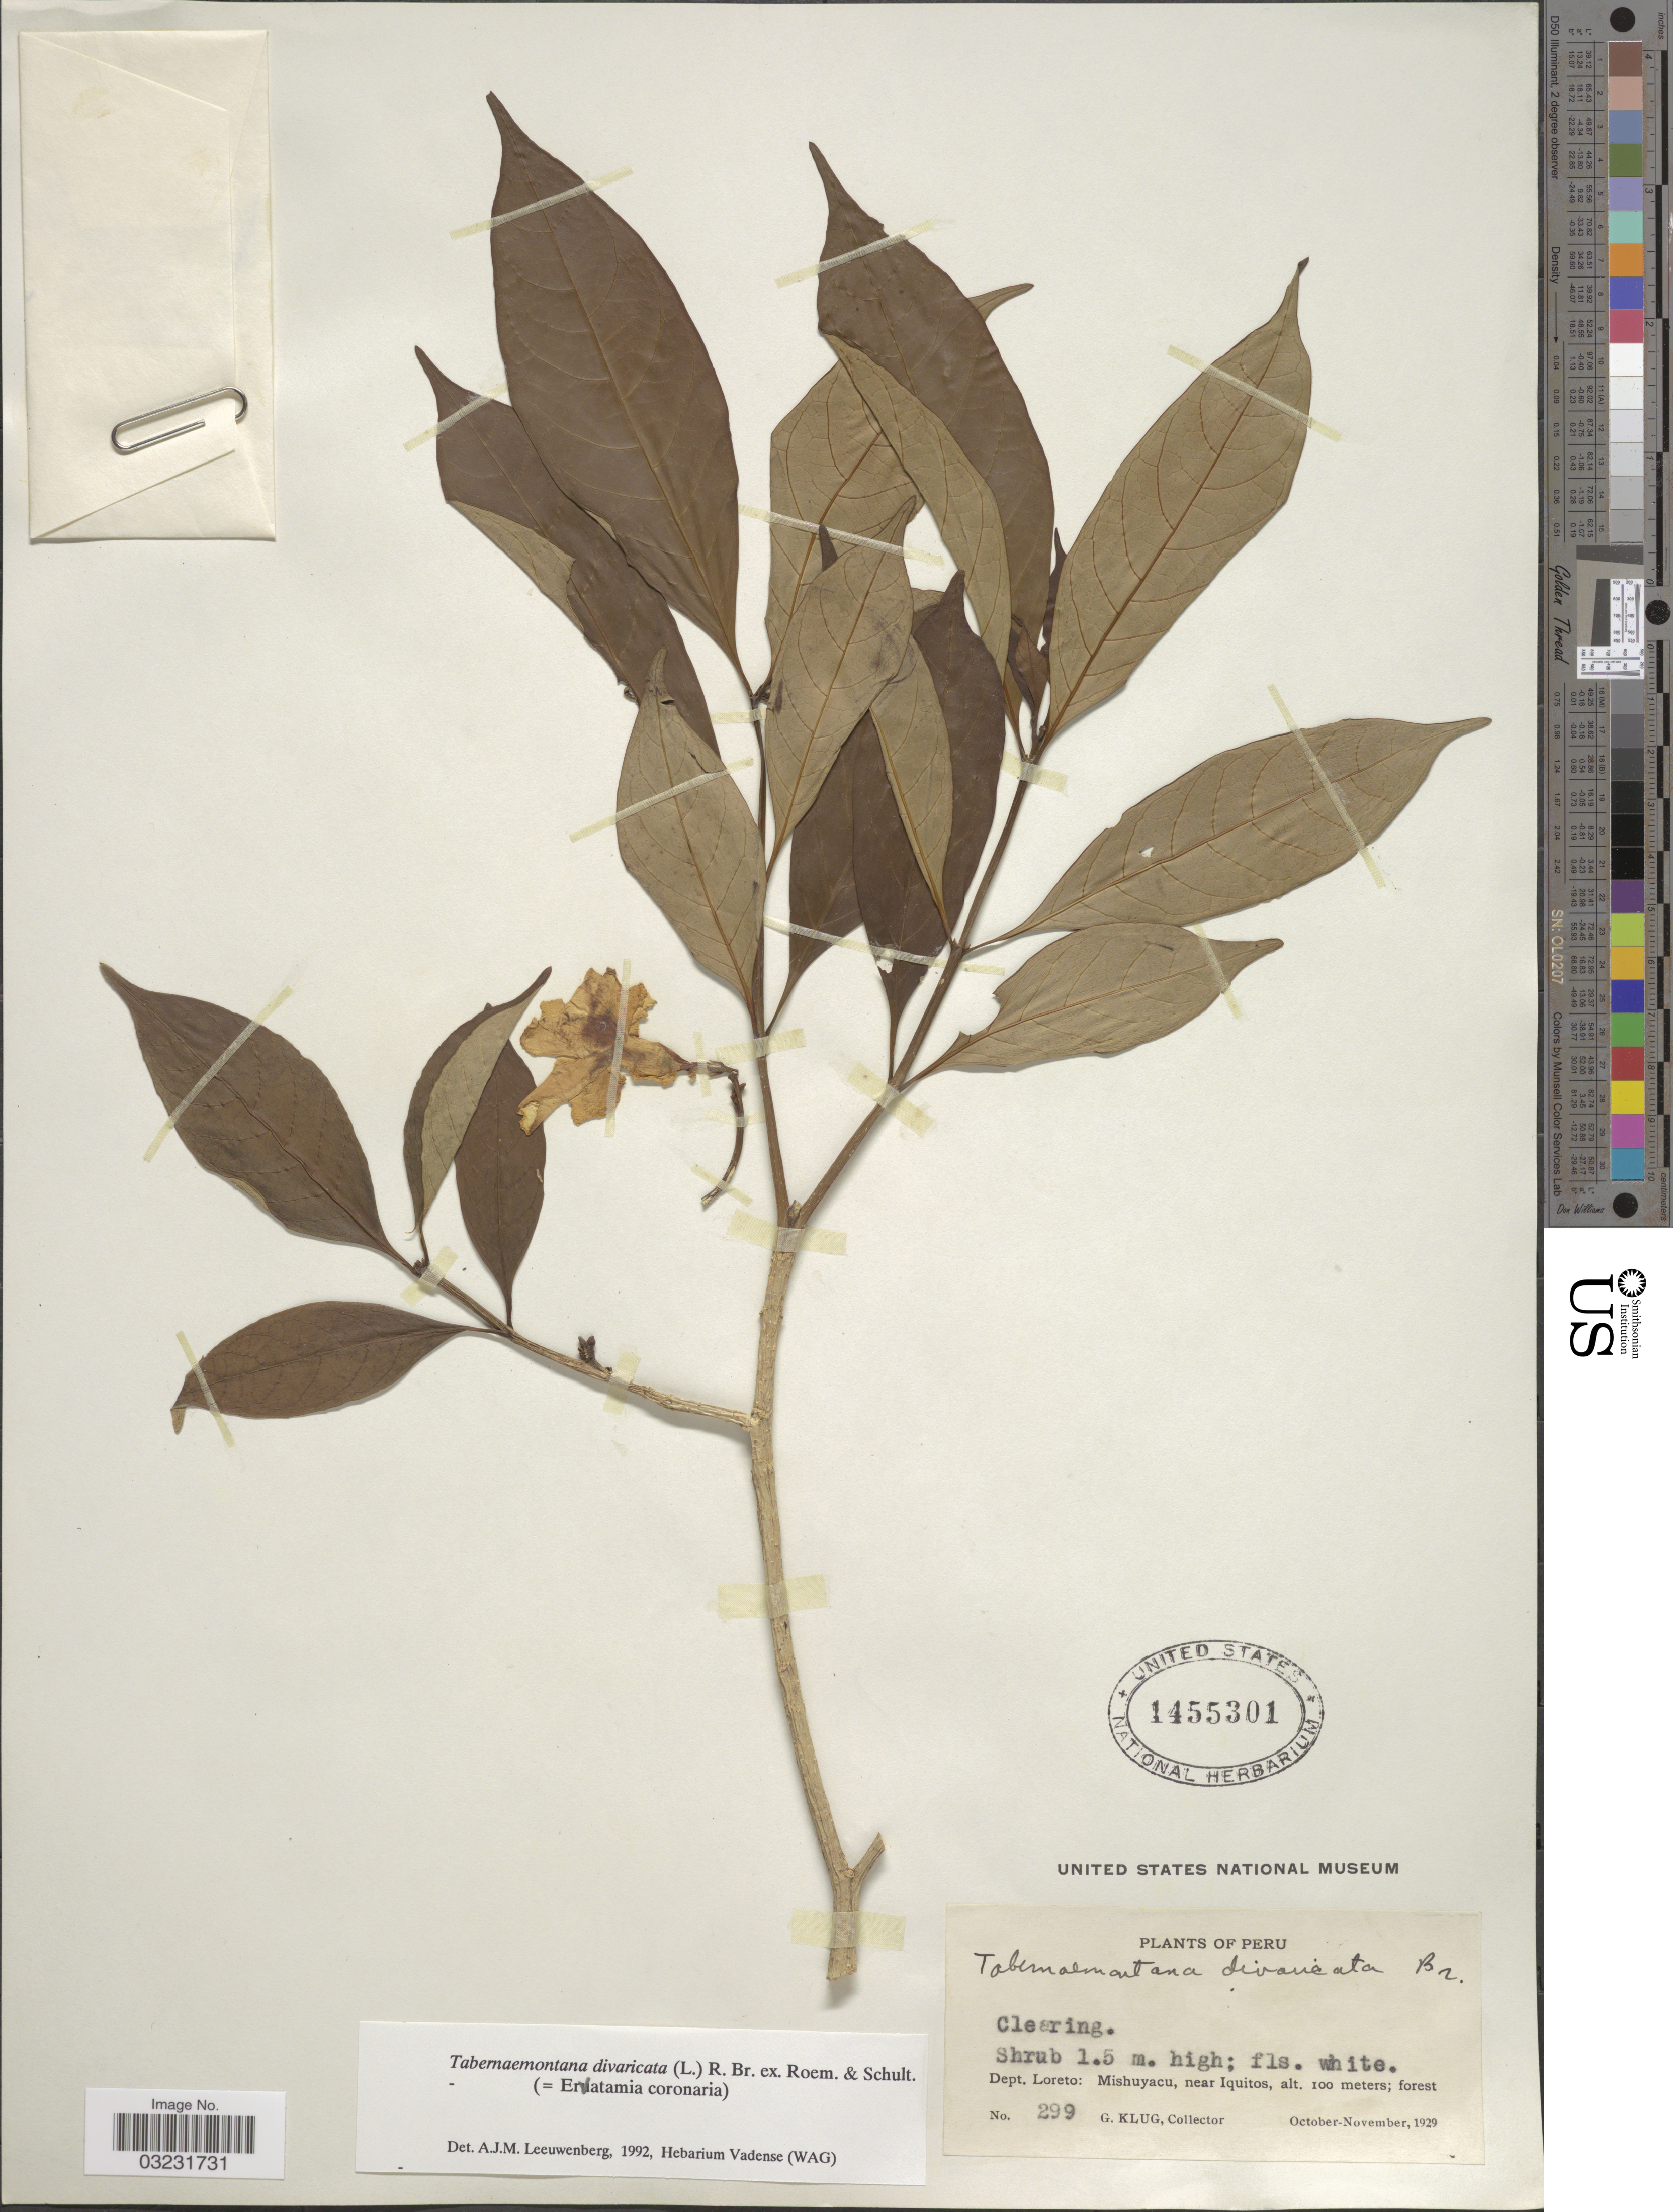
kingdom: Plantae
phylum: Tracheophyta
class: Magnoliopsida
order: Gentianales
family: Apocynaceae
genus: Tabernaemontana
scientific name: Tabernaemontana divaricata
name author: (L.) R. Br. ex Roem. & Schult.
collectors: G. Klug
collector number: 299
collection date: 1929-10/1929-11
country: Peru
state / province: Loreto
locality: Dept. Loreto: Mishuyacu, near Iquitos.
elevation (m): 100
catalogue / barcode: US 1455301